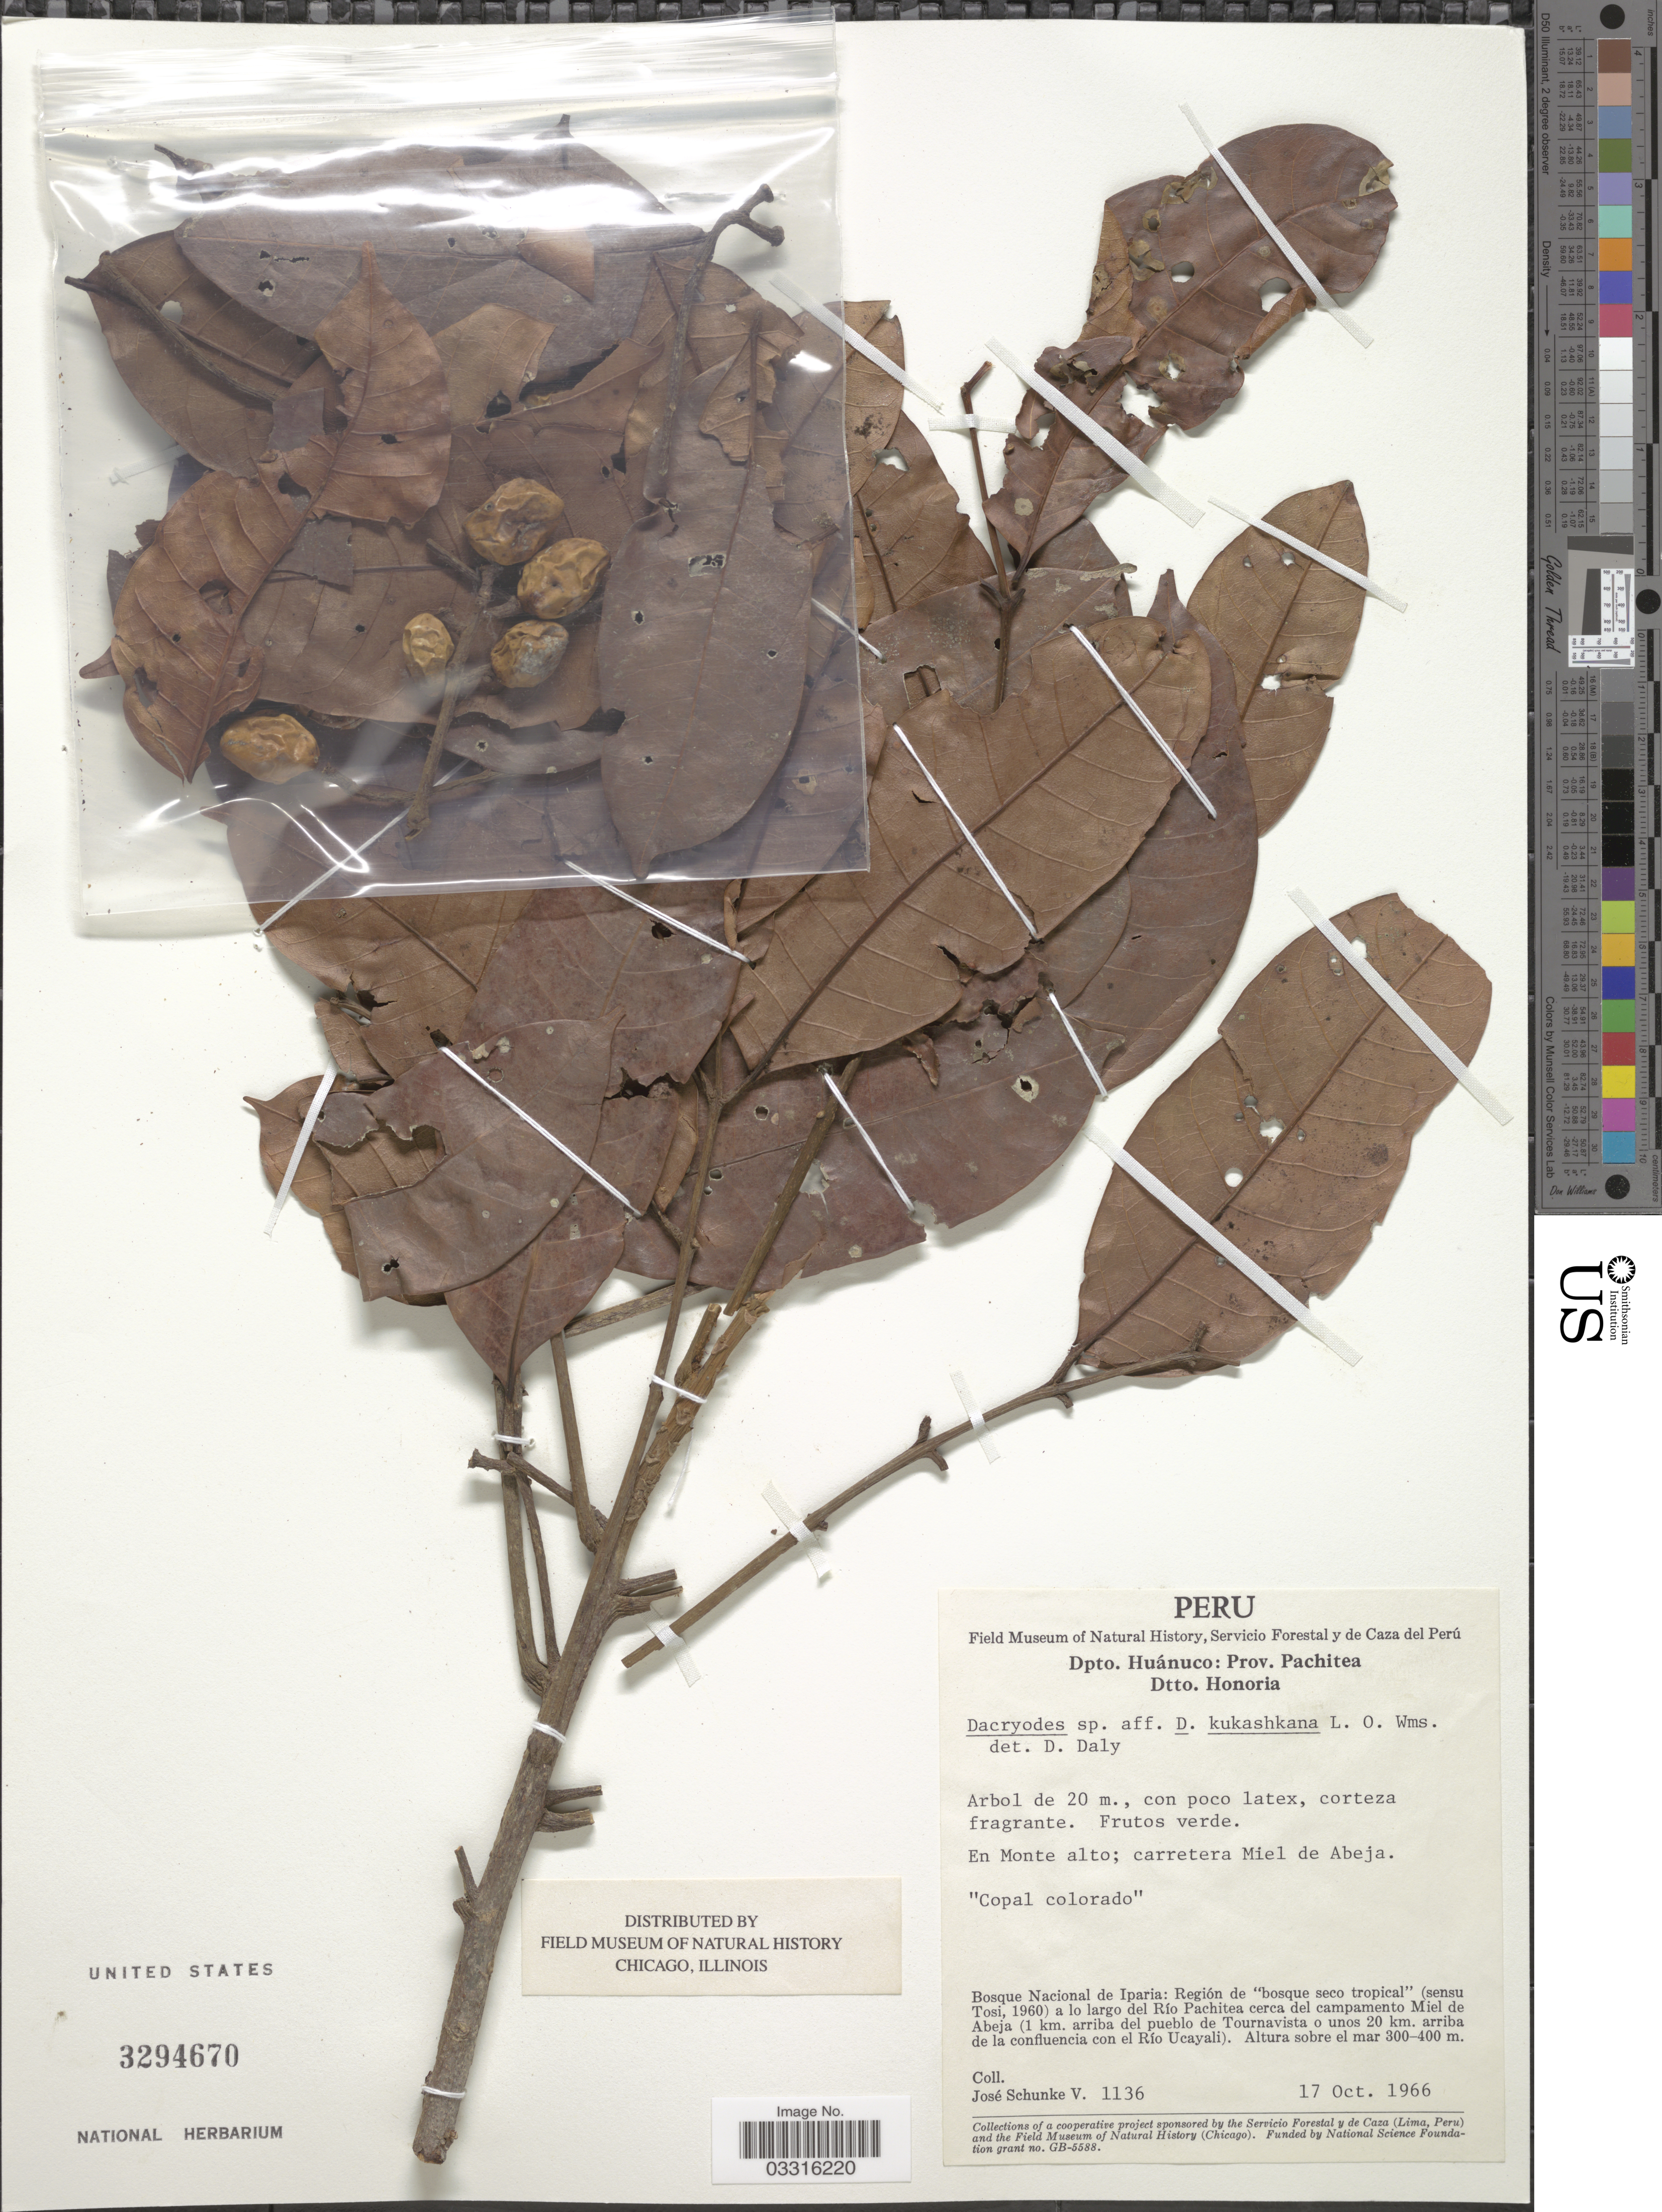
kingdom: Plantae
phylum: Tracheophyta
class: Magnoliopsida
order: Sapindales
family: Burseraceae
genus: Dacryodes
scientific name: Dacryodes kukachkana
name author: L.O. Williams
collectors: J. Schunke Vigo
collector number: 1136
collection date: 1966-10-17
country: Peru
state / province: Huánuco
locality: Dpto. Huánuco: Prov. Pachitea, Dtto. Honoria, En Monte alto; carretera Miel de Abeja.Bosque Nacional de Iparia: Región de "bosque seco tropical" (sensu Tosi, 1960) a lo largo del Río Pachitea cerca del campamento Miel de Abeja (1 km, arriba del pueblo de Tournavista o unos 20 km. arriba de la confluencia con el Río Ucayali).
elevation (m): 300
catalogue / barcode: US 3294670